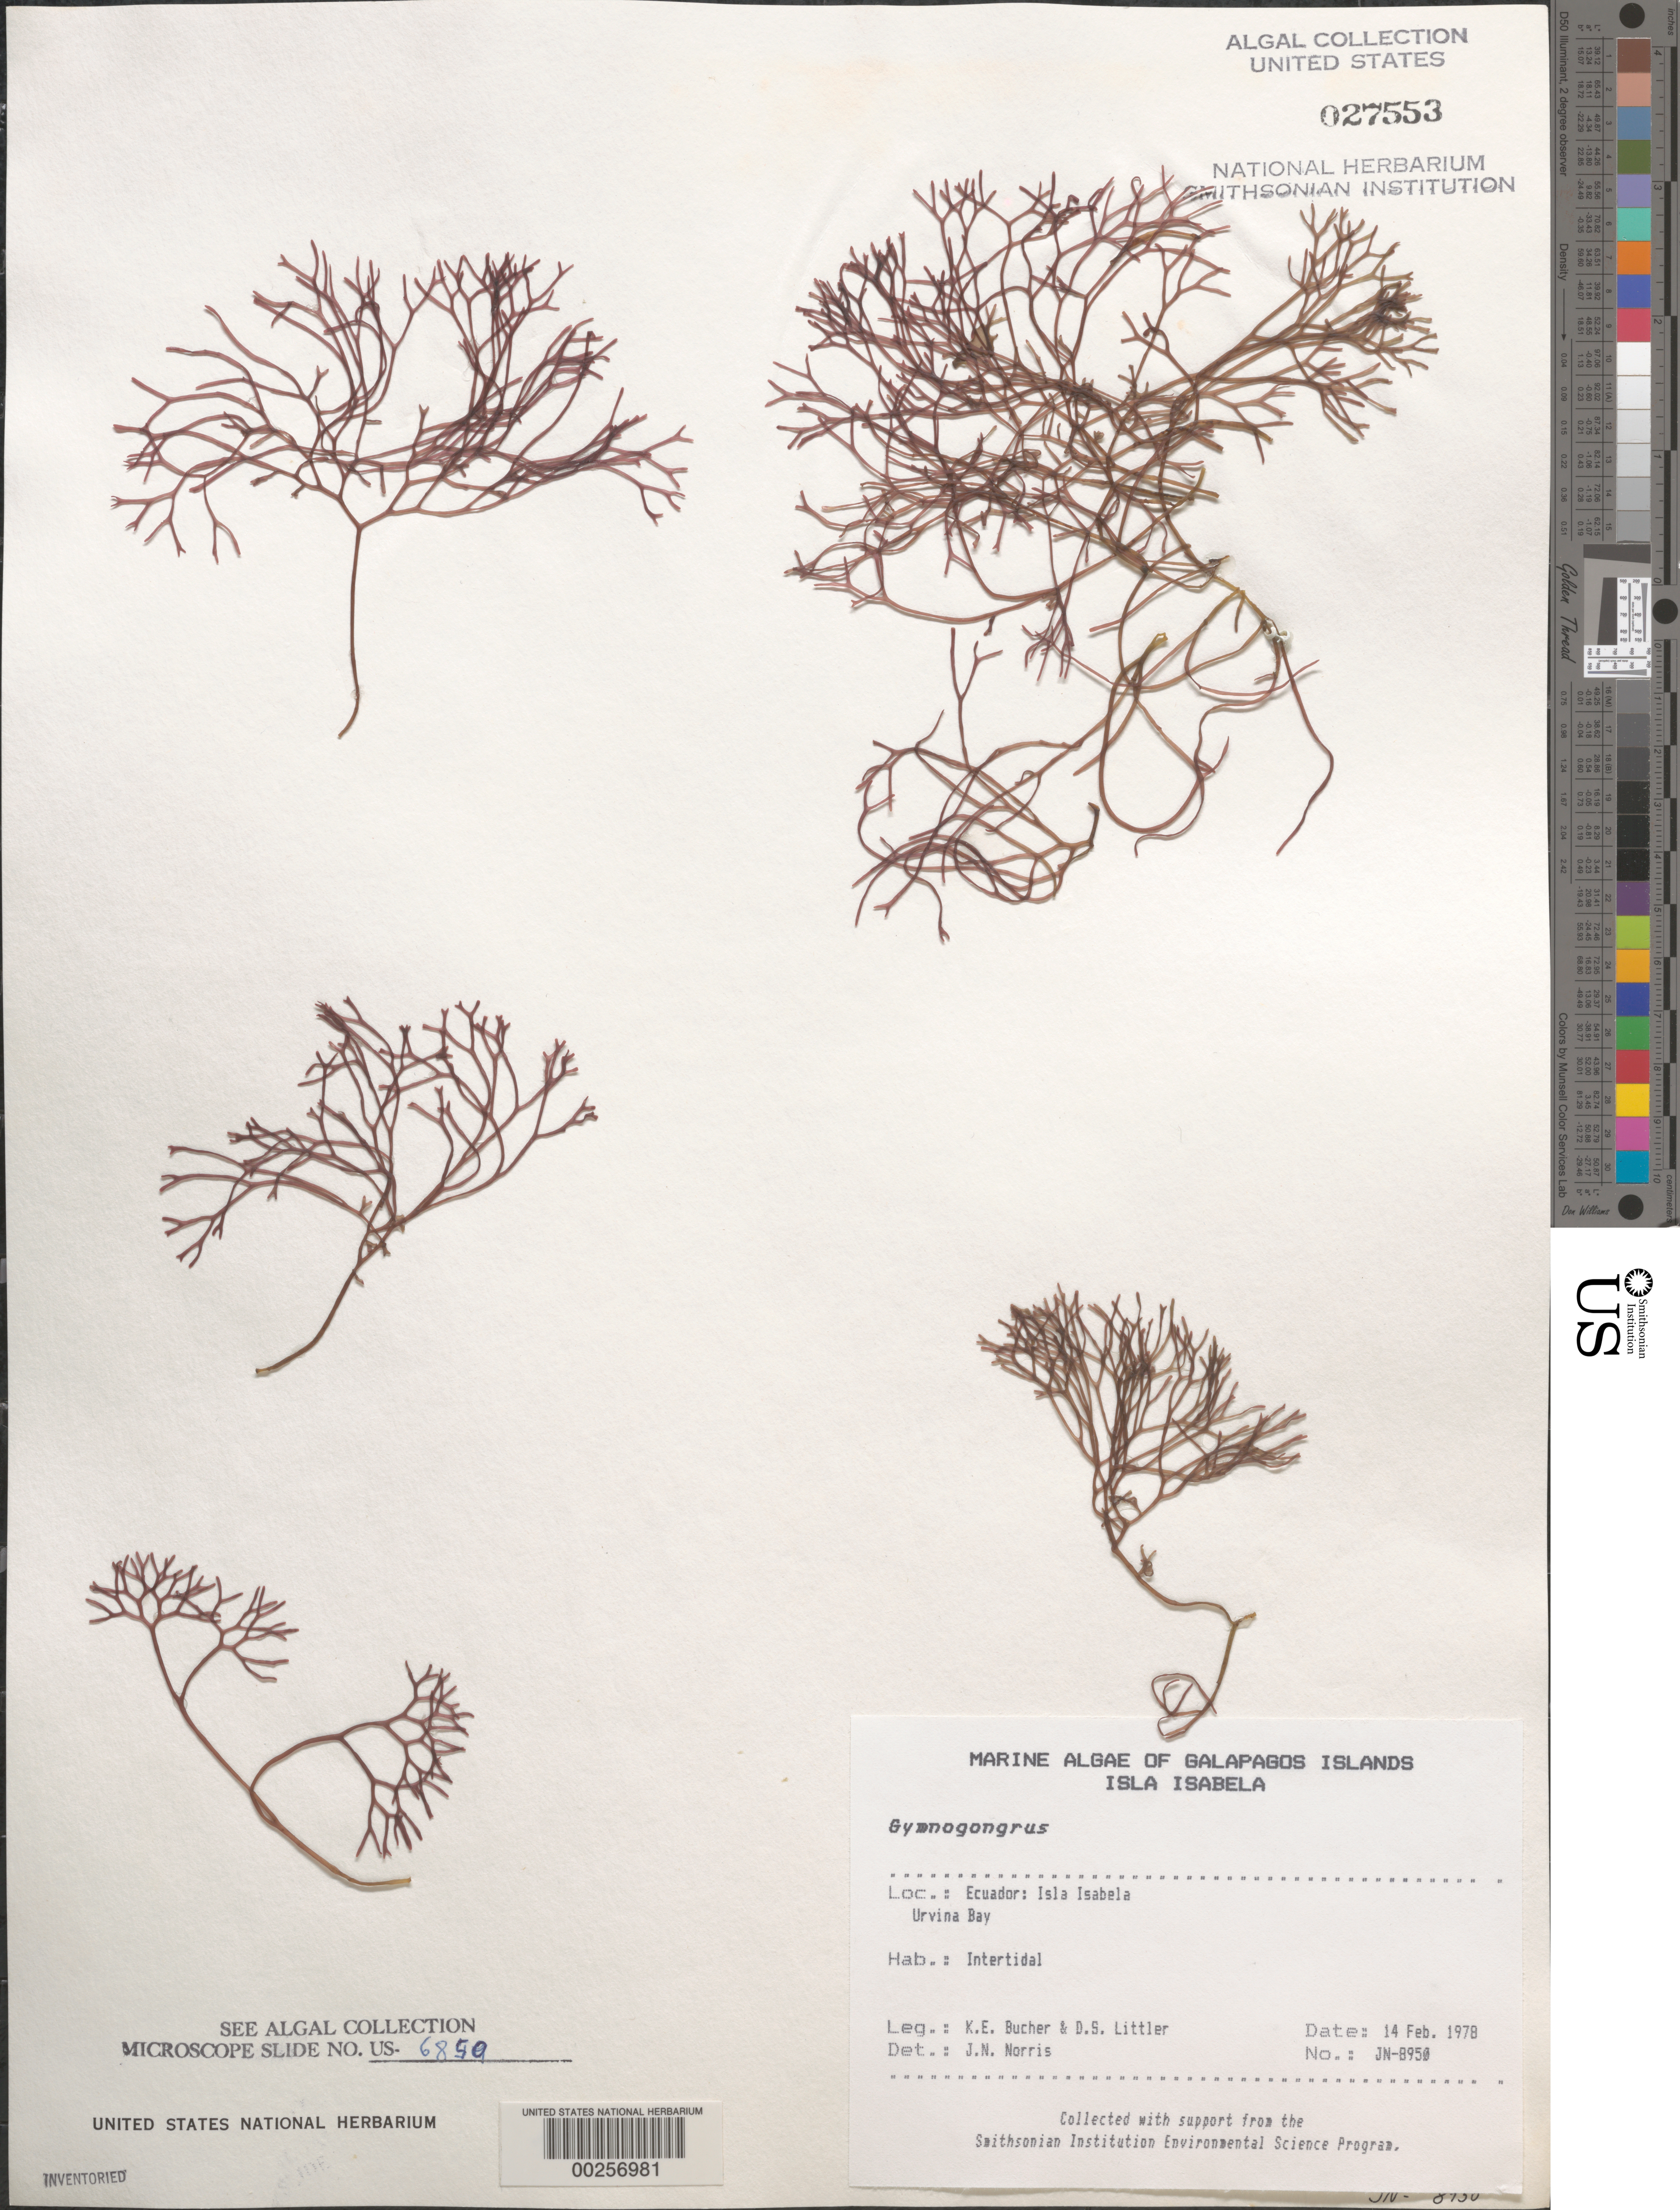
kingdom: Plantae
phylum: Rhodophyta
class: Florideophyceae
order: Gigartinales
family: Phyllophoraceae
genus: Gymnogongrus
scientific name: Gymnogongrus sp.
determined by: Norris, James N.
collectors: K. E. Bucher & D. S. Littler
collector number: Jn-8950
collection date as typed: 14 Feb 1978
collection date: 1978-02-14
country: Ecuador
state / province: Colón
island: Isabela [Albemarle]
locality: Urvina Bay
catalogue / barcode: US 27553